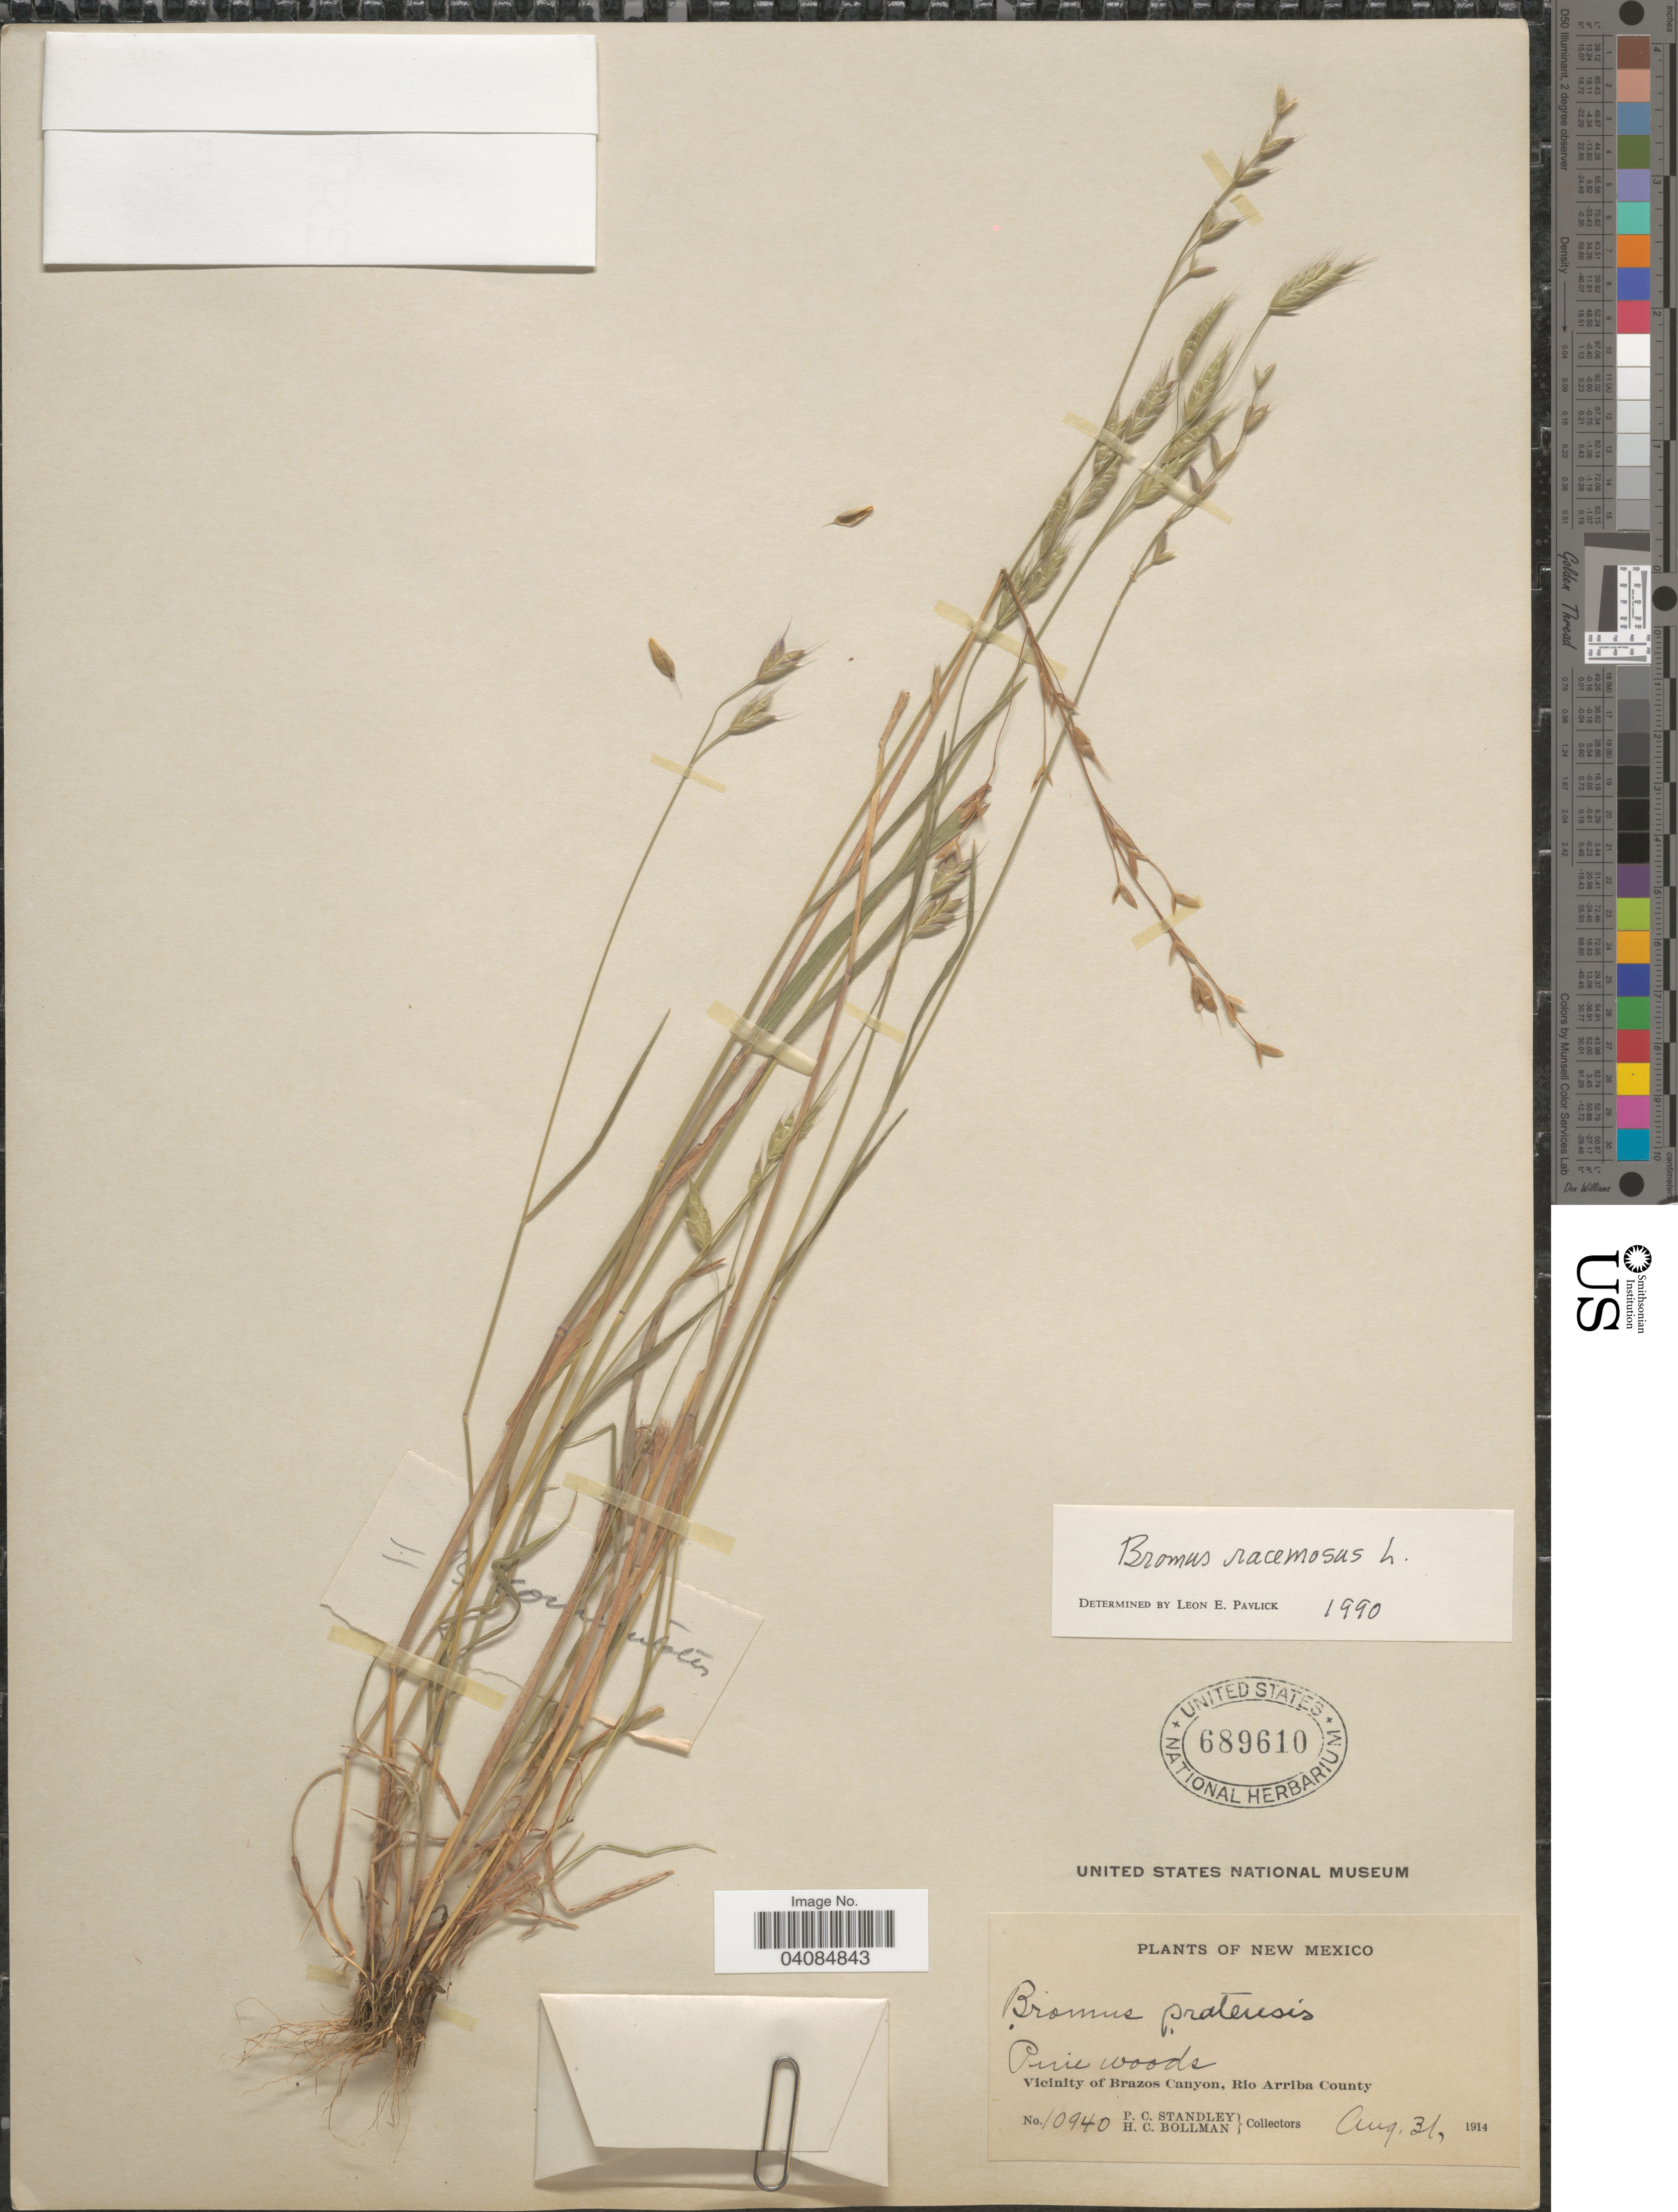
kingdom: Plantae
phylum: Tracheophyta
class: Liliopsida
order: Poales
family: Poaceae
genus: Bromus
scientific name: Bromus racemosus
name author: L.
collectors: P. C. Standley & H. C. Bollman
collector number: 10940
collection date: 1914-08-31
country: United States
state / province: New Mexico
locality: Pine woods. Vicinity of Brazos Canyon, Rio Arriba County.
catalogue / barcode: US 689610